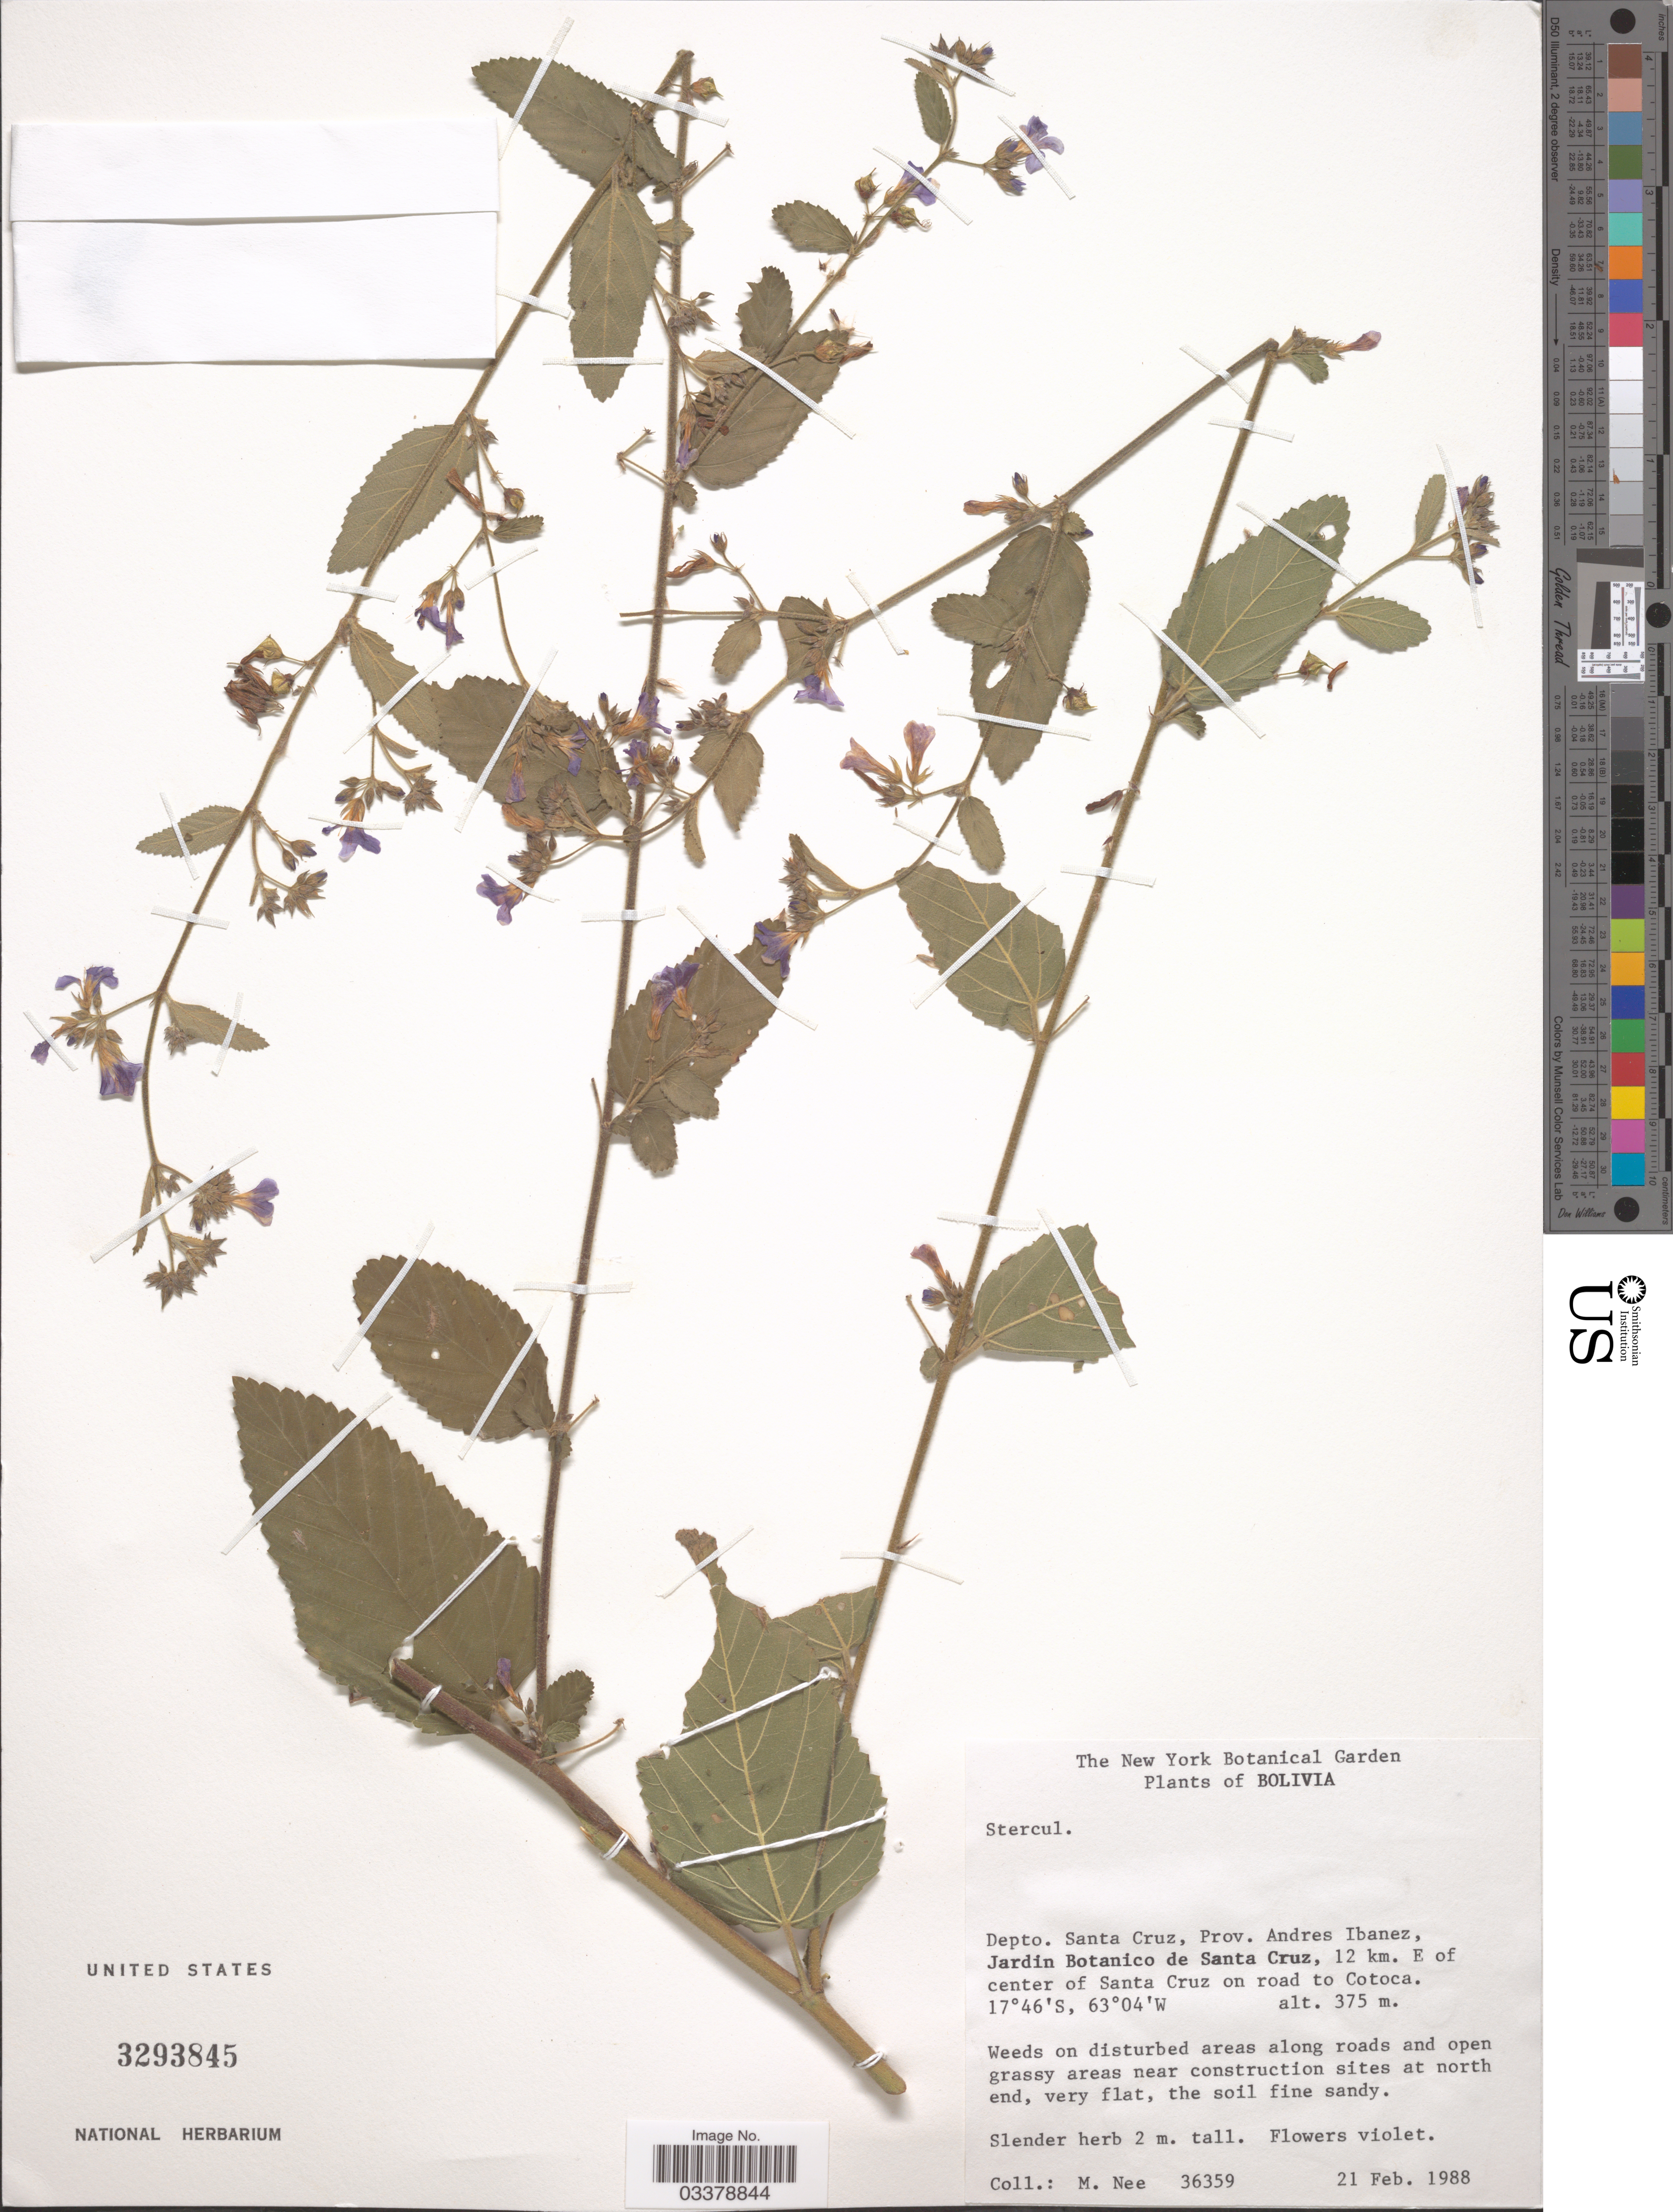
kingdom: Plantae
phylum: Tracheophyta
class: Magnoliopsida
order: Malvales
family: Malvaceae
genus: Melochia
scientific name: Melochia sp.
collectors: M. Nee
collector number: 36359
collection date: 1988-02-21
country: Bolivia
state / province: Santa Cruz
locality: Depto. Santa Cruz, Prov. Andres Ibanez, Jardin Botanico de Santa Cruz, 12 km. E of center of Santa Cruz on road to Cotoca.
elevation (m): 375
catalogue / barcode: US 3293845